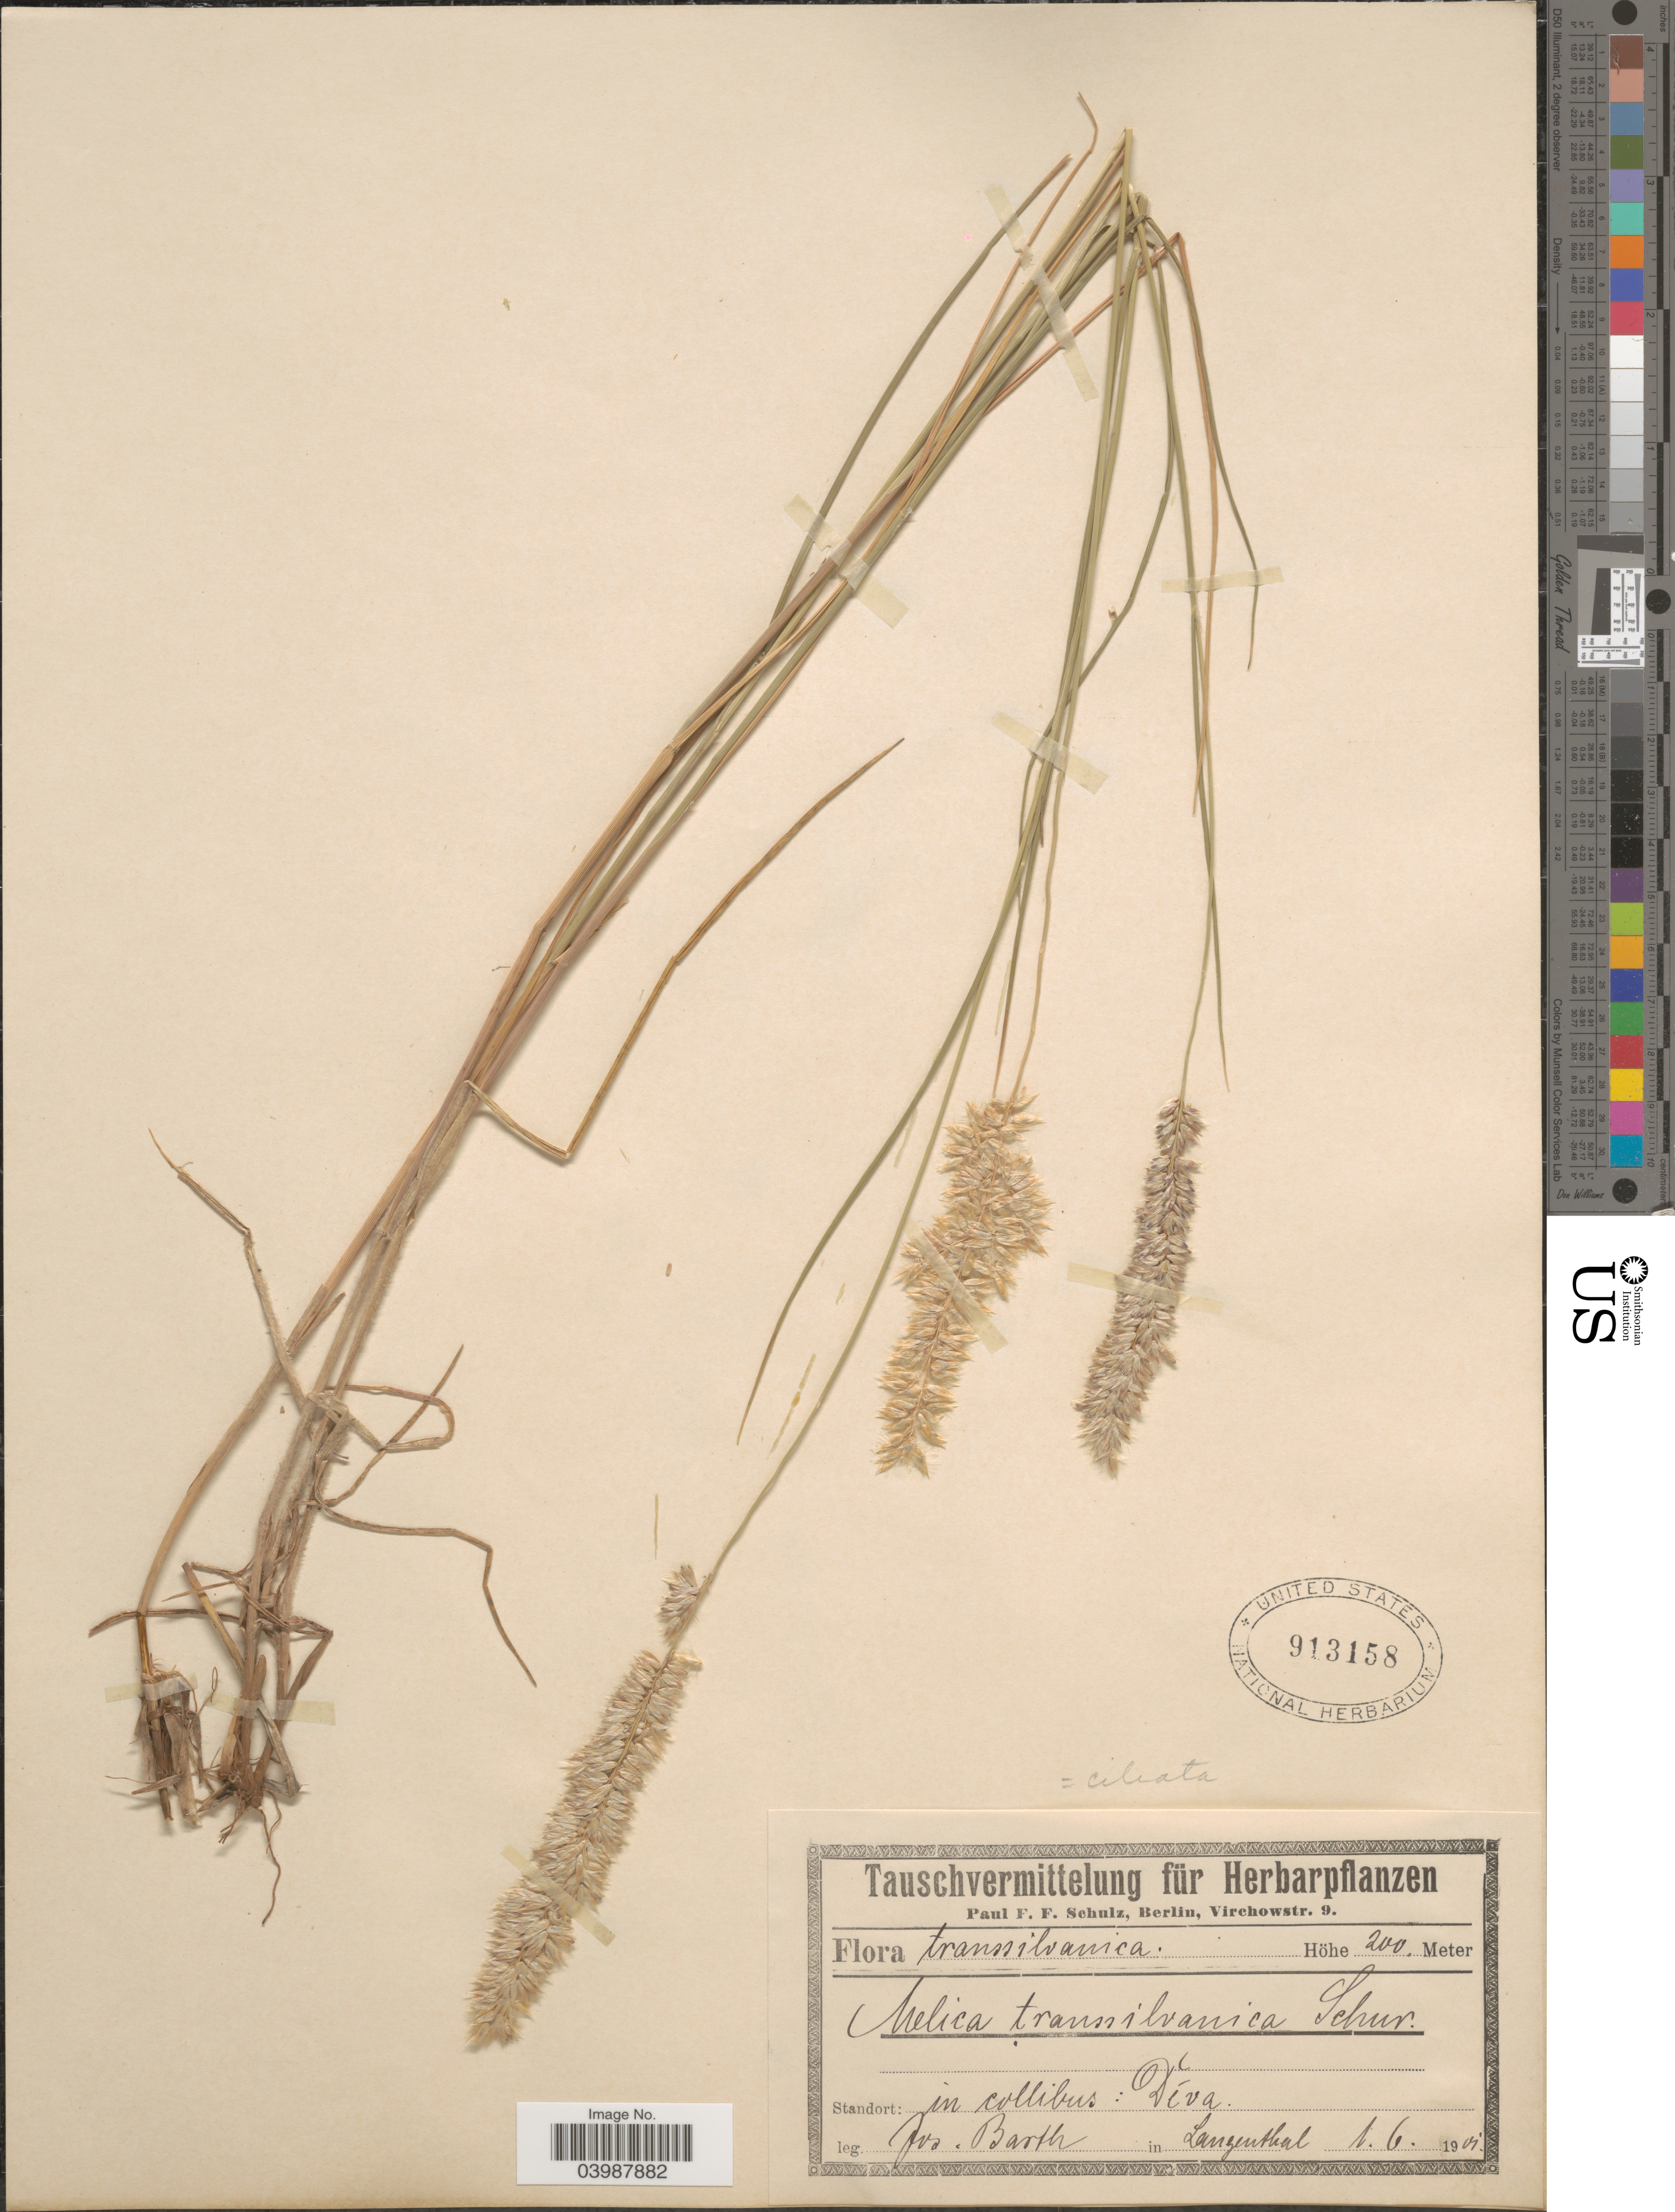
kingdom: Plantae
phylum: Tracheophyta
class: Liliopsida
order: Poales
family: Poaceae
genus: Melica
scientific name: Melica transsilvanica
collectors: J. Barth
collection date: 1901-06-01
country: Romania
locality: Transsilvanica. Standort: in collibus: Déva.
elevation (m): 200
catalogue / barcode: US 913158